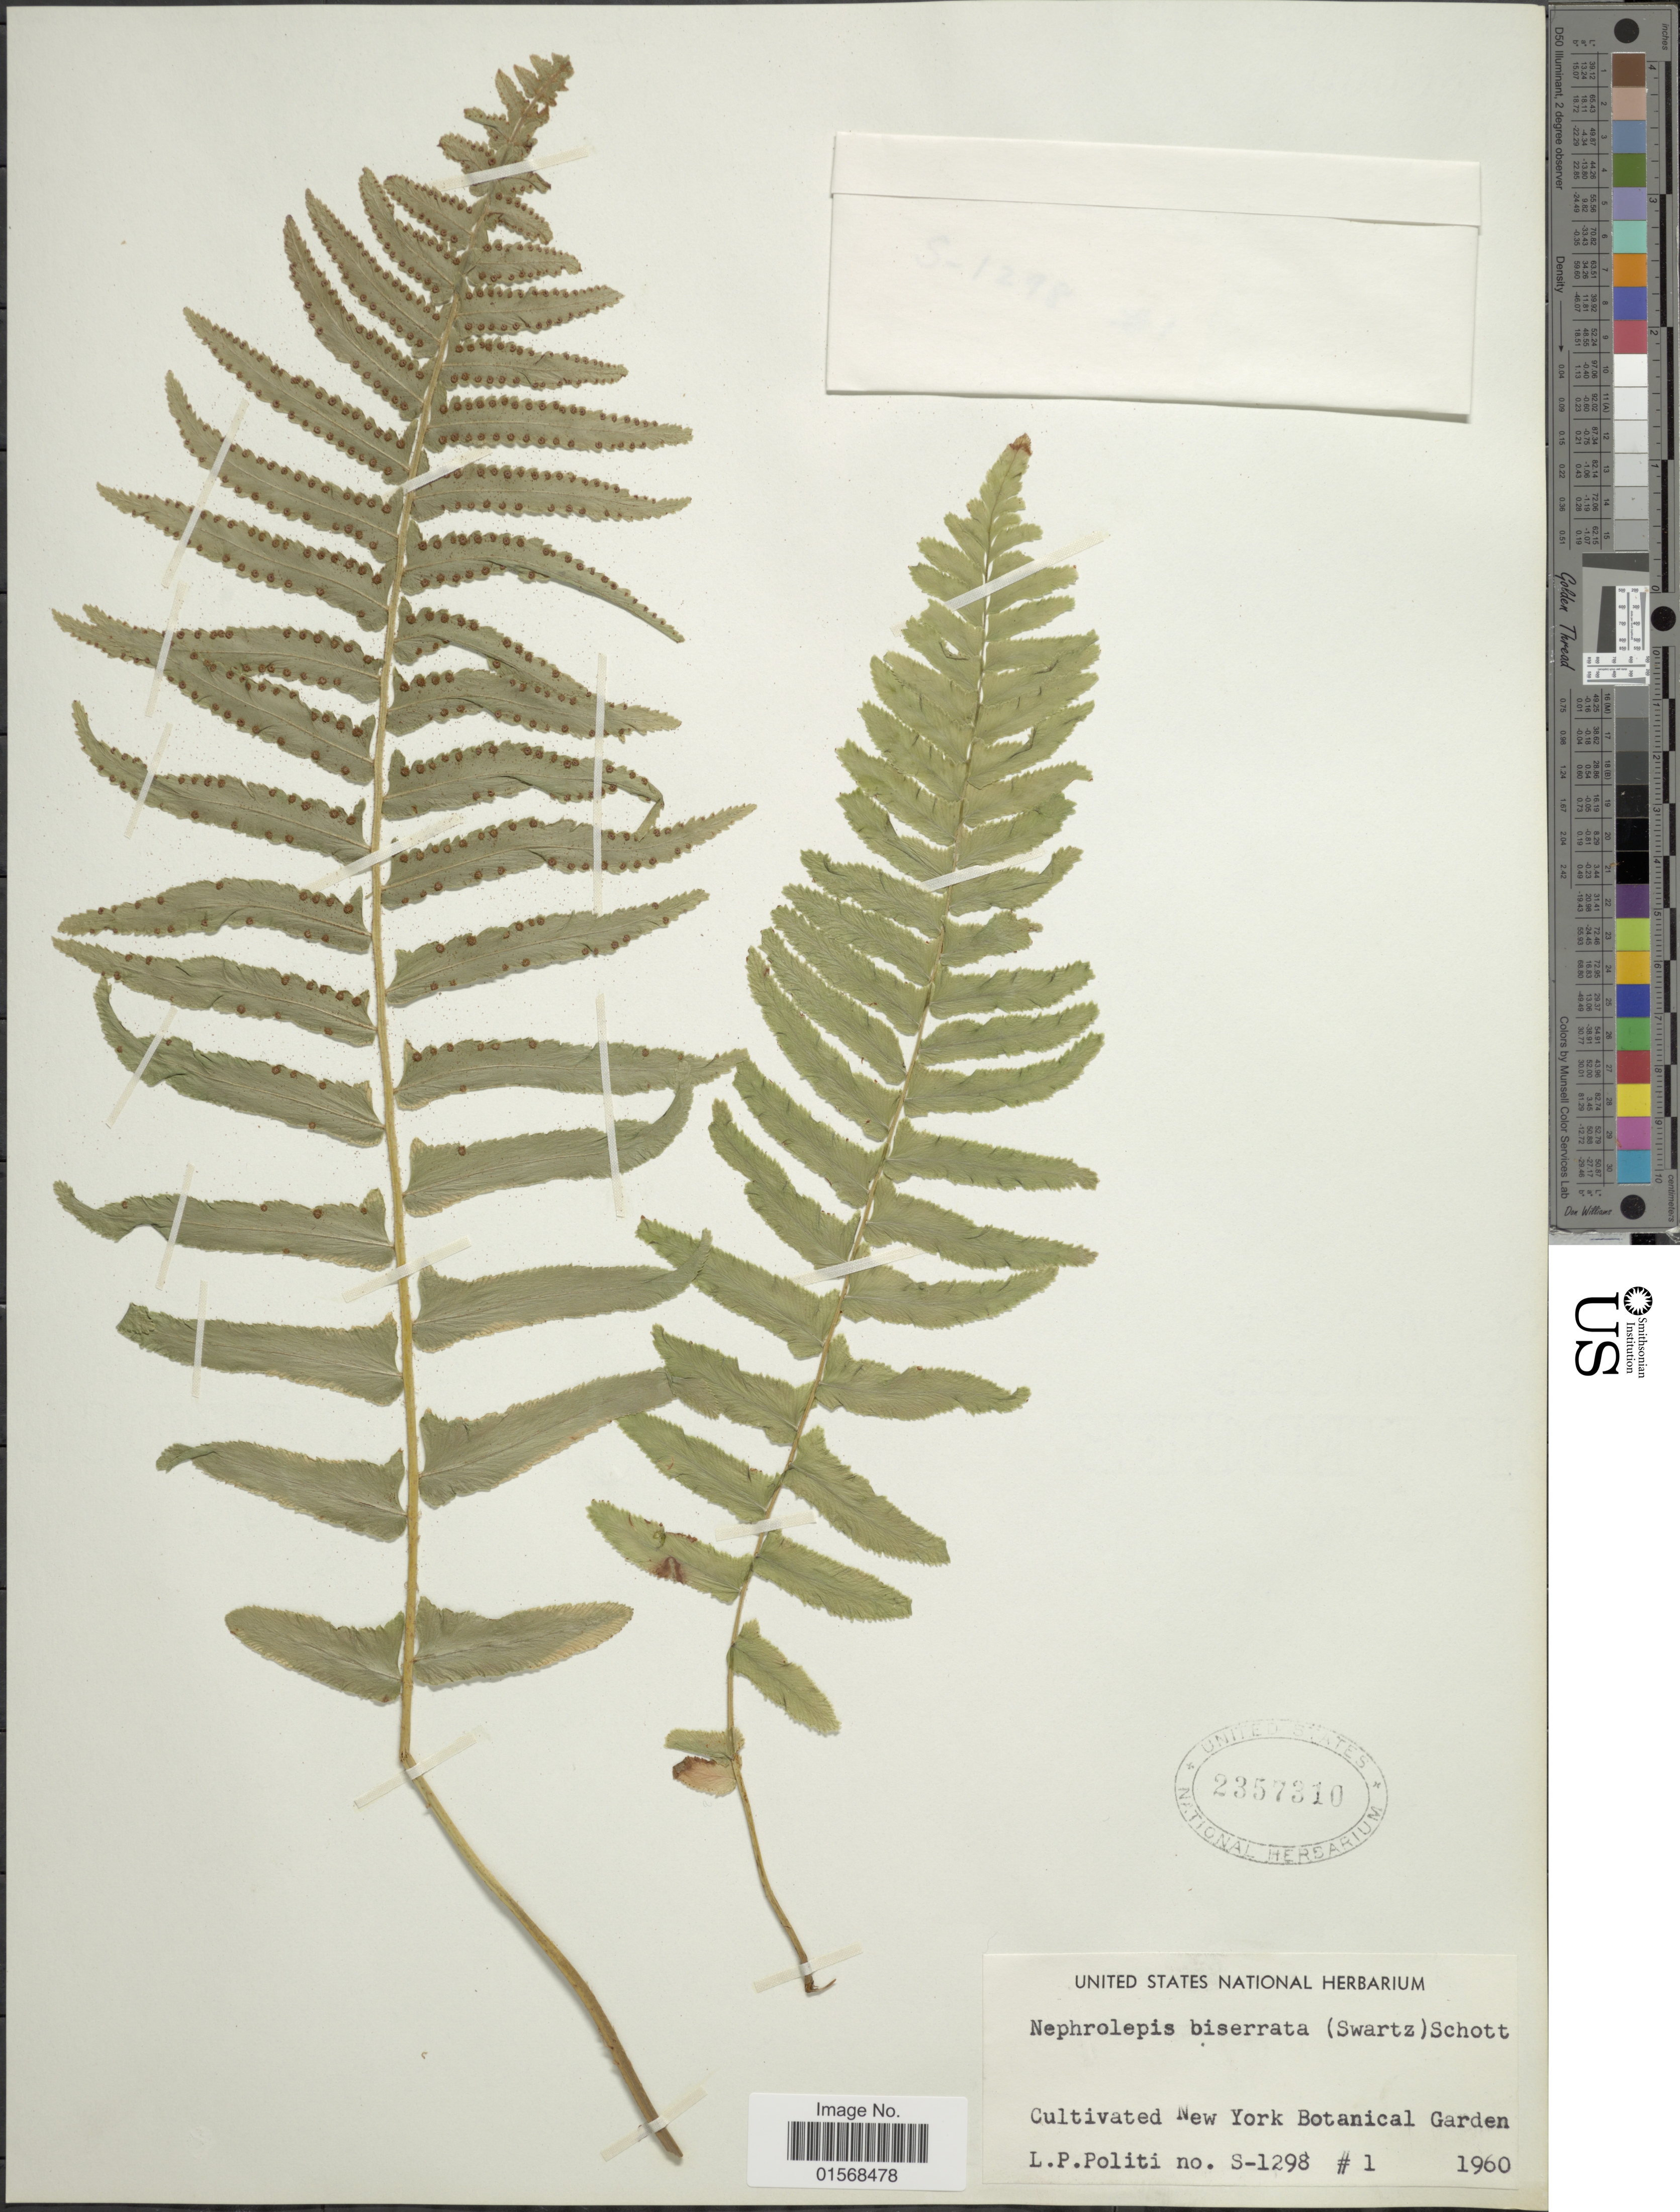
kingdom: Plantae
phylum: Tracheophyta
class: Polypodiopsida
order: Polypodiales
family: Nephrolepidaceae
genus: Nephrolepis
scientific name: Nephrolepis biserrata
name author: (Sw.) Schott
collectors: L. Politi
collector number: S-1298#1?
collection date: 1960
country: United States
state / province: New York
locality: New York Botanical Garden.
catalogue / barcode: US 2357310